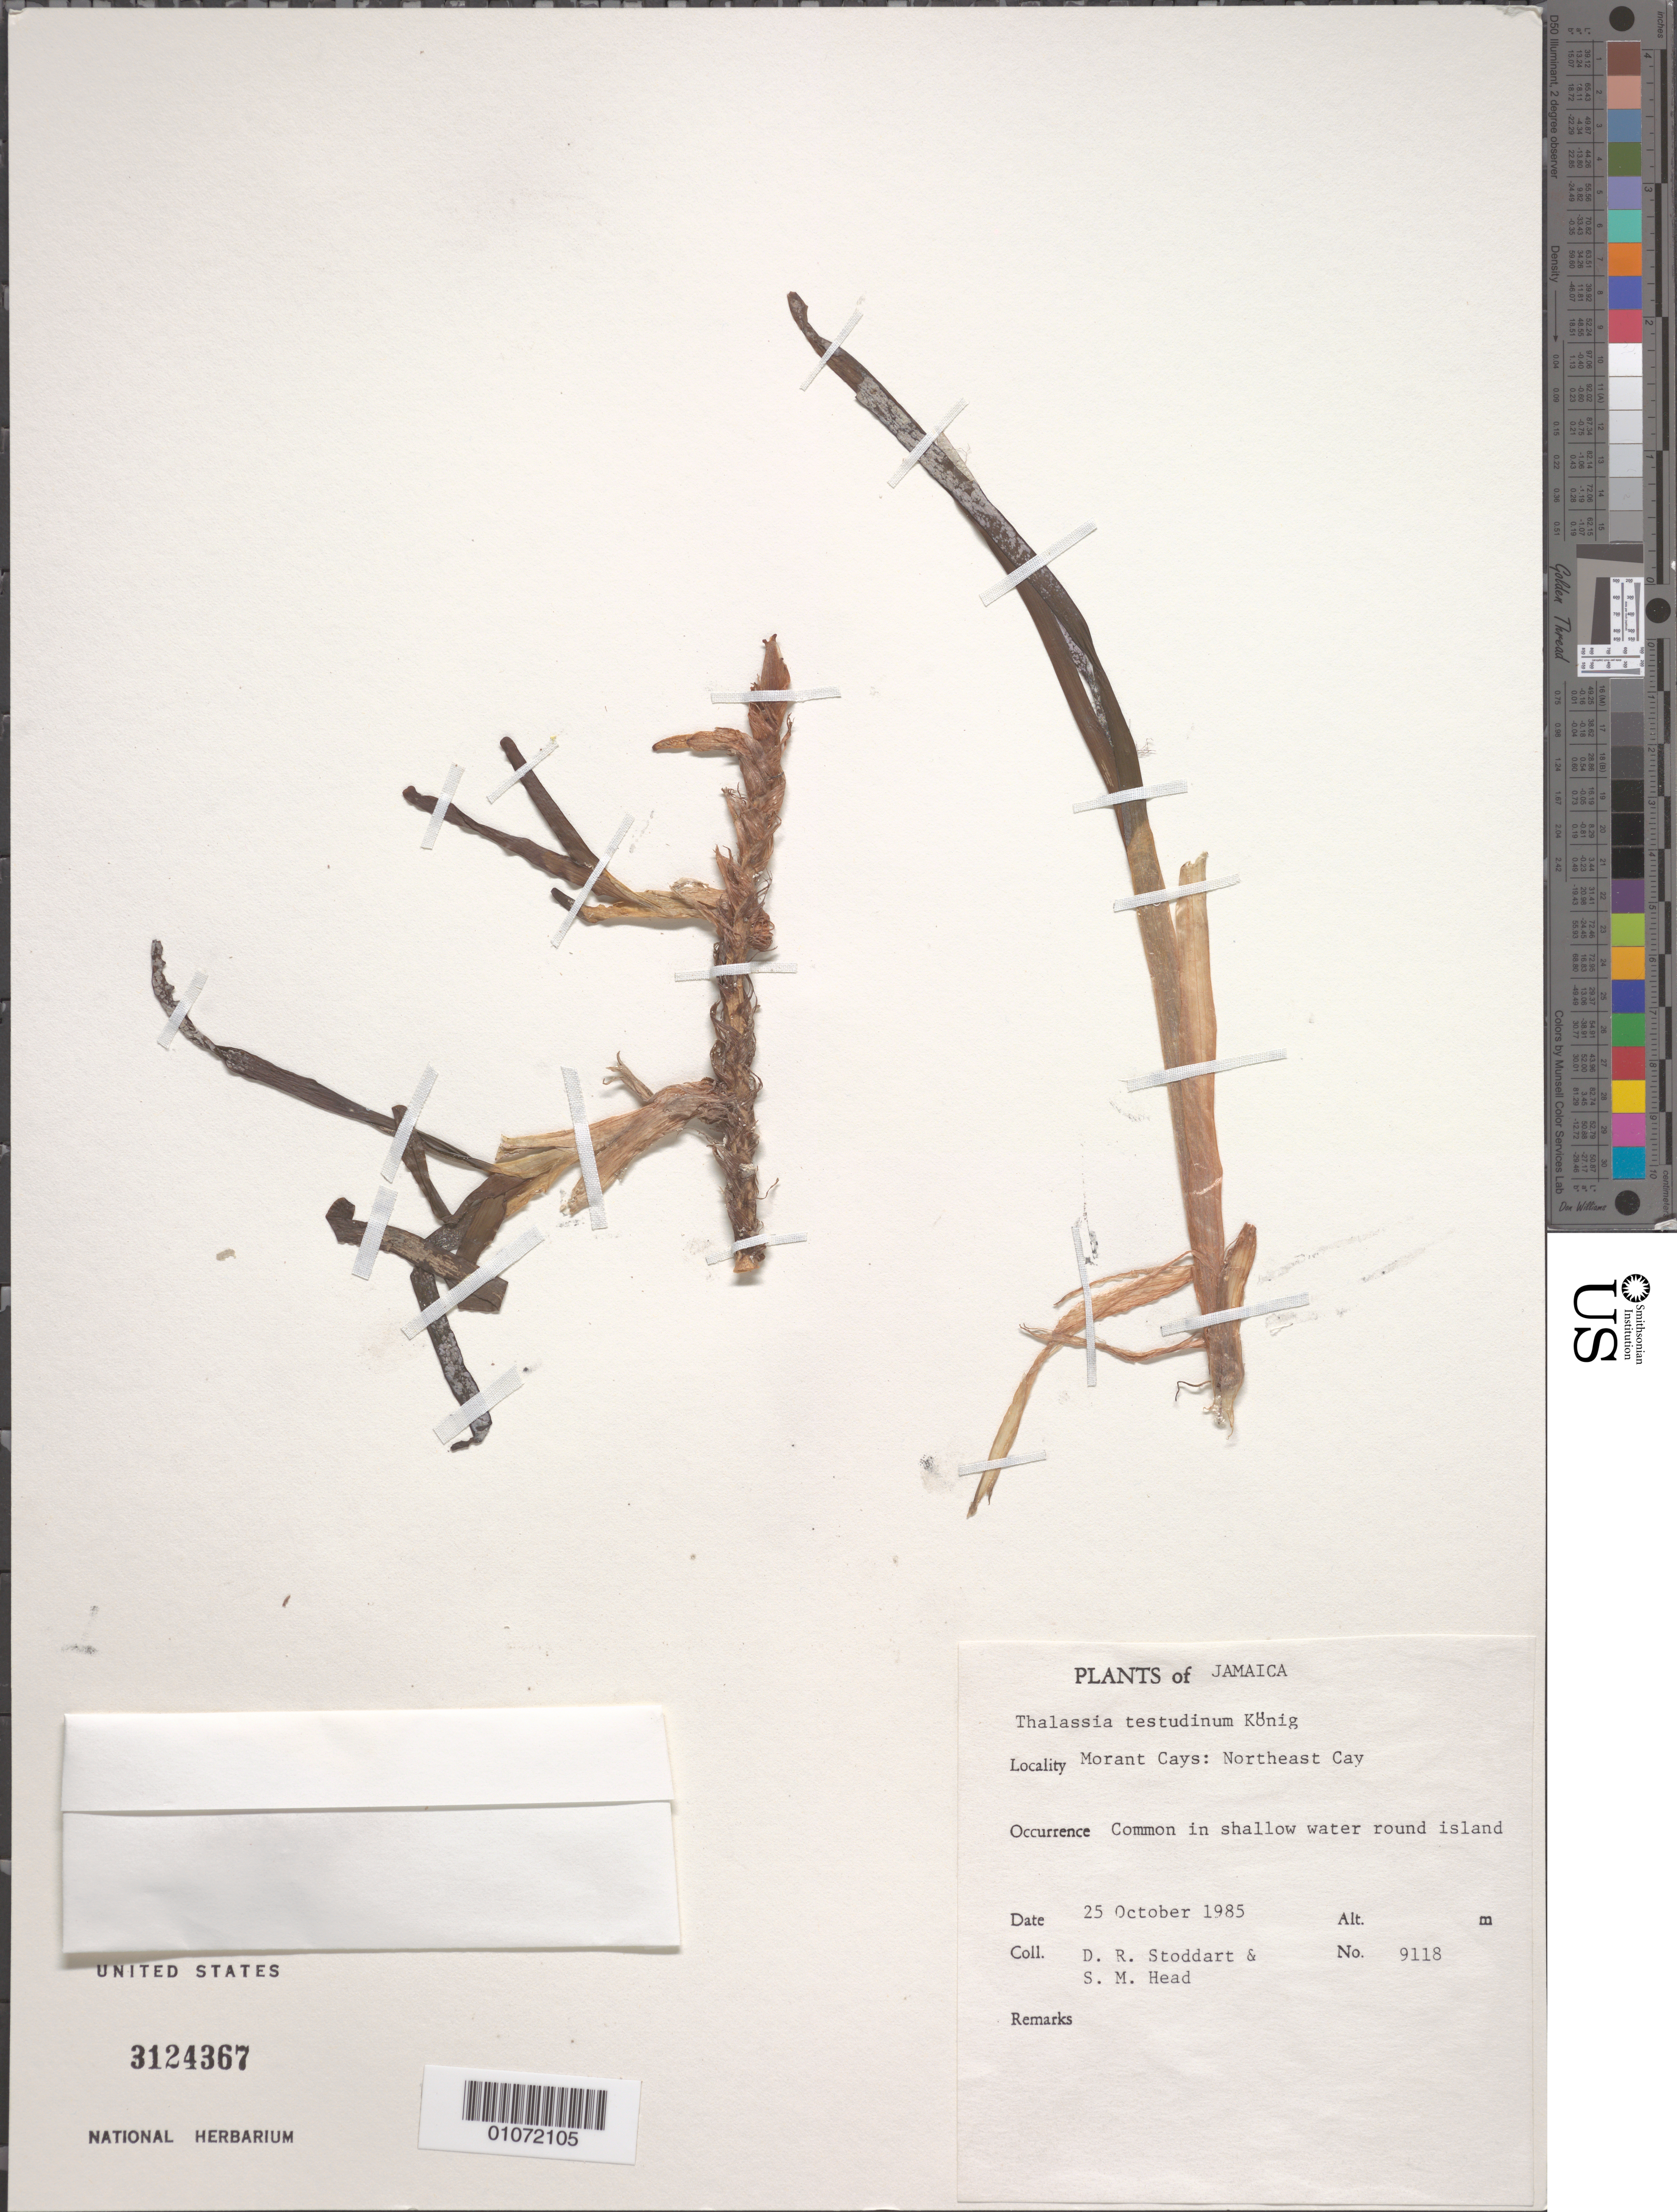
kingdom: Plantae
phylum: Tracheophyta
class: Liliopsida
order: Alismatales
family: Hydrocharitaceae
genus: Thalassia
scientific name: Thalassia testudinum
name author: Banks & Sol. ex K.D. Koenig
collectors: D. R. Stoddart & S. Head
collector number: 9118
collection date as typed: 25 Oct 1985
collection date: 1985-10-25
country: Jamaica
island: Jamaica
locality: Morant Cays: Northeast Cay. Common in shallow water round island.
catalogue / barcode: US 3124367